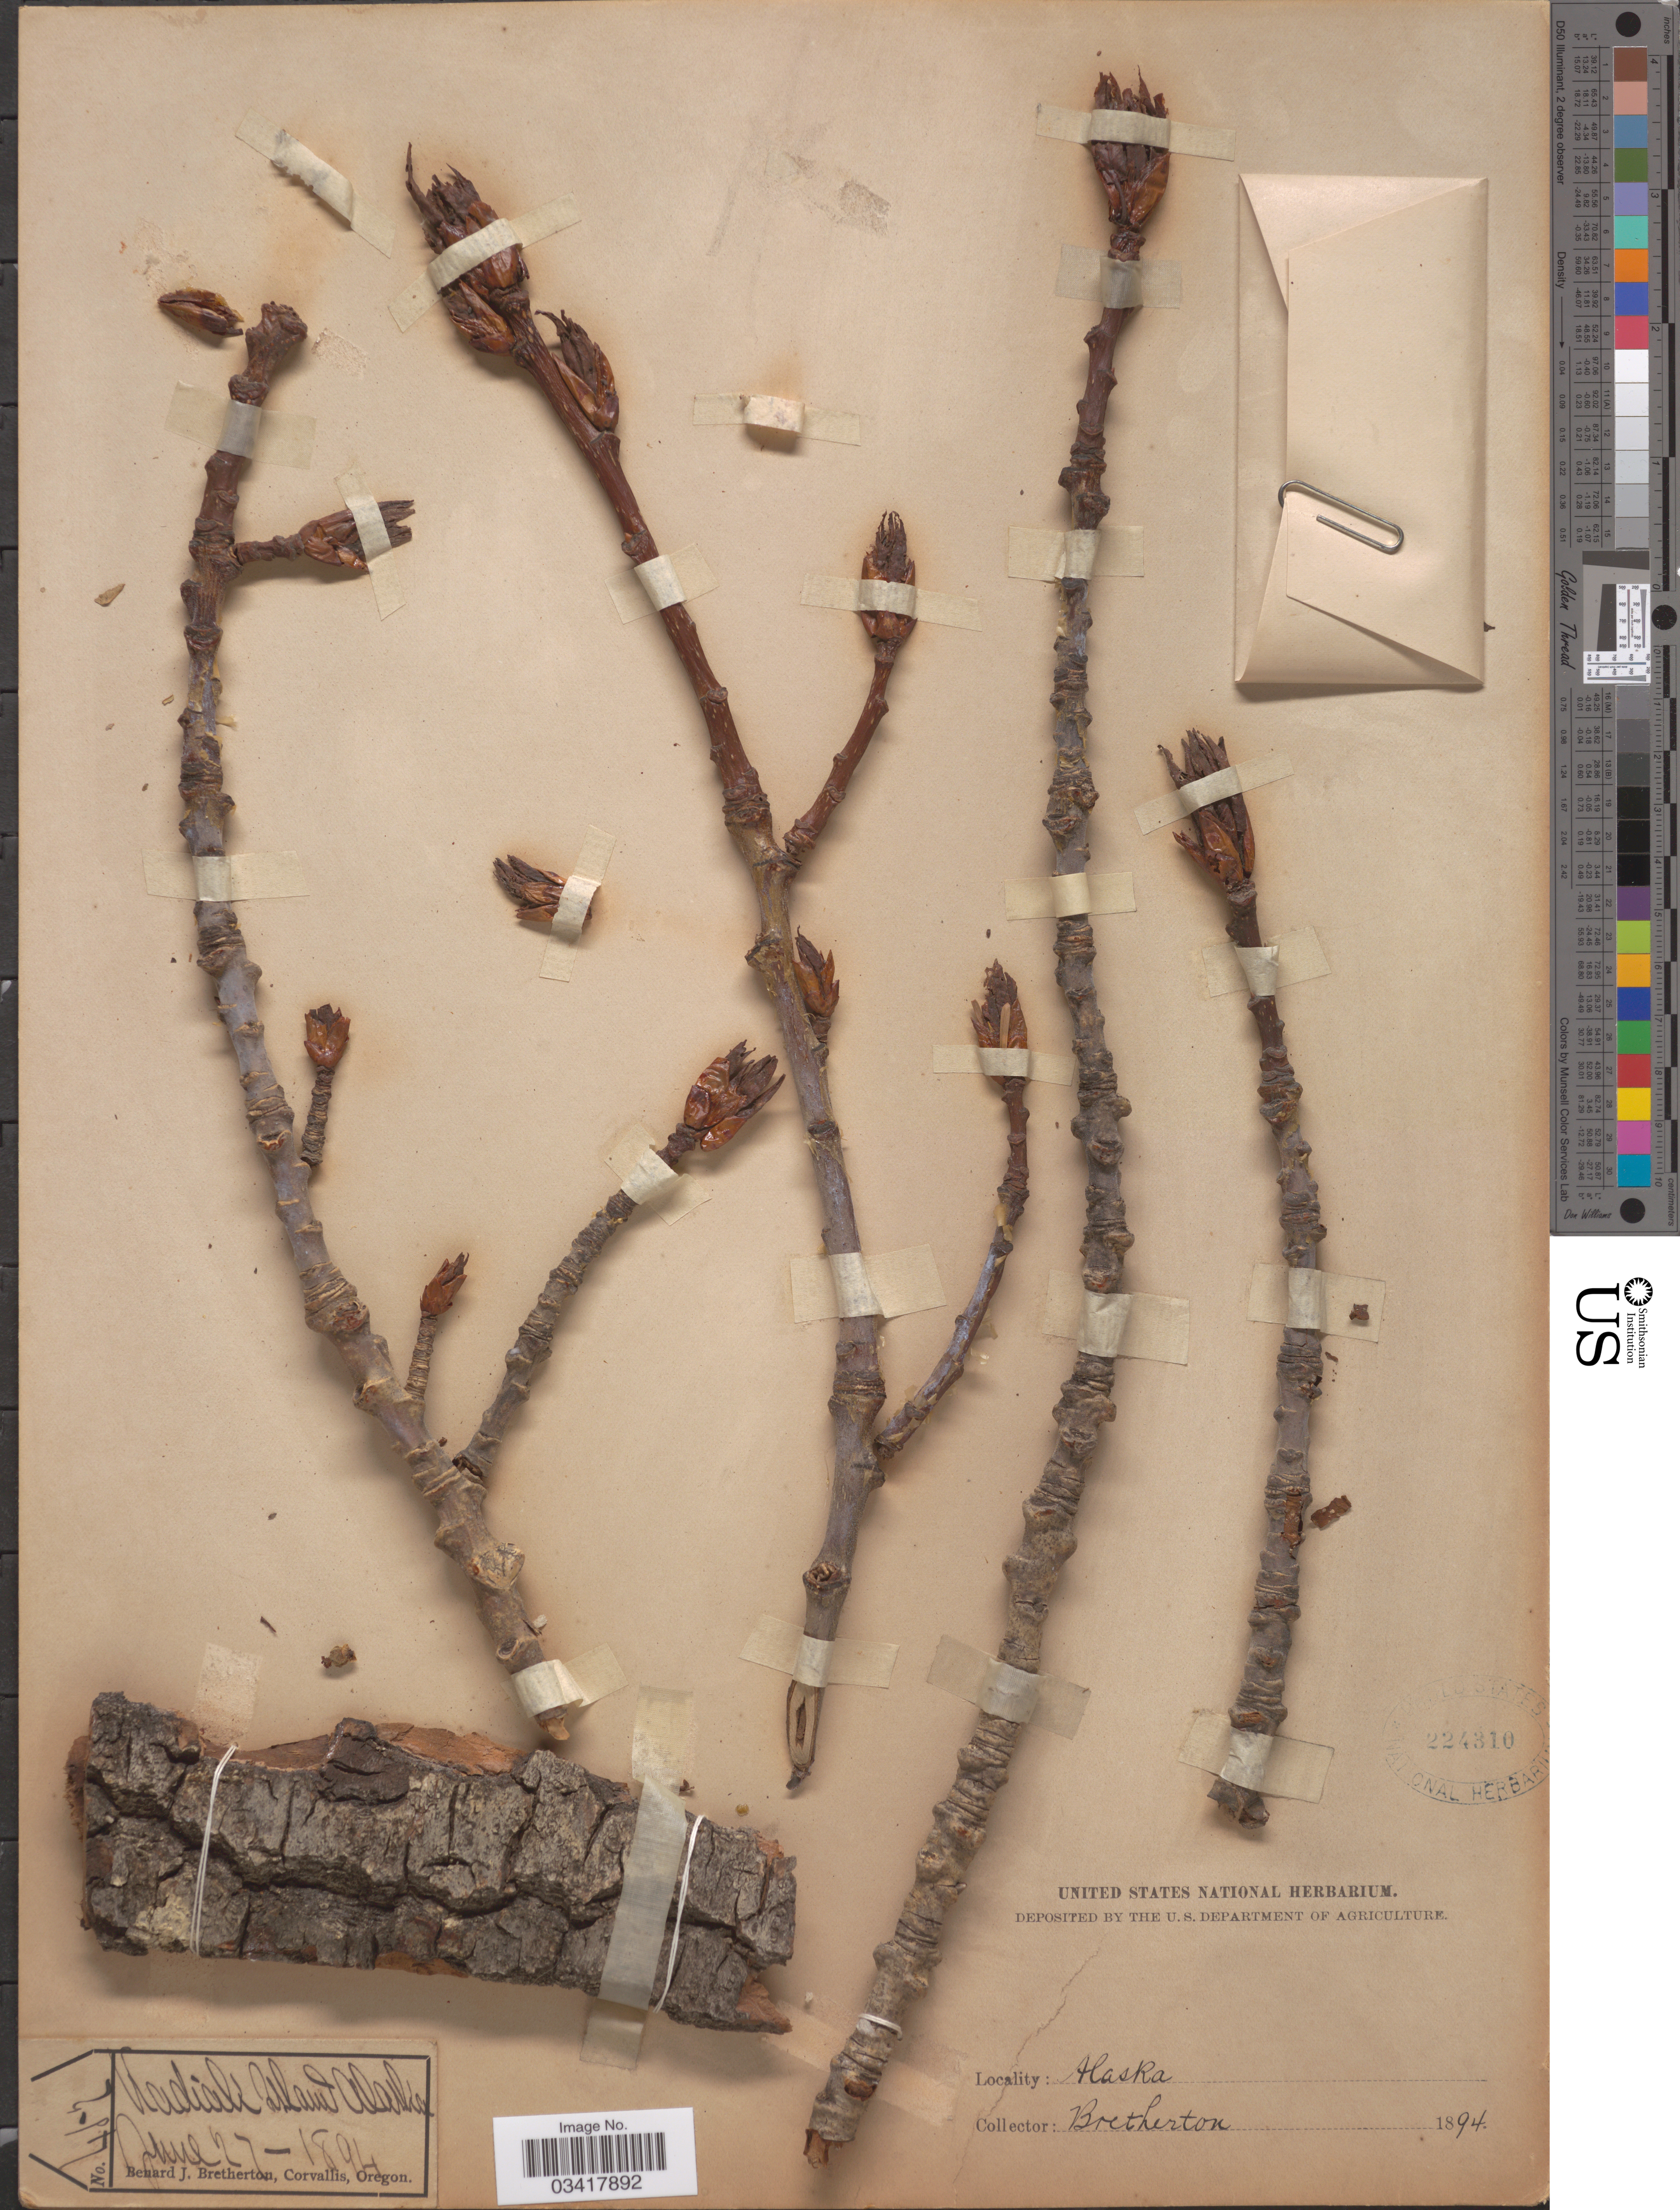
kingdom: Plantae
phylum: Tracheophyta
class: Magnoliopsida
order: Malpighiales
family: Salicaceae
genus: Populus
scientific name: Populus trichocarpa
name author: Torr. & A. Gray ex W. Hook.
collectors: B. Bretherton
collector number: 452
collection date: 1894-06-27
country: United States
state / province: Alaska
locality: Kadiak Island.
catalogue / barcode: US 224310